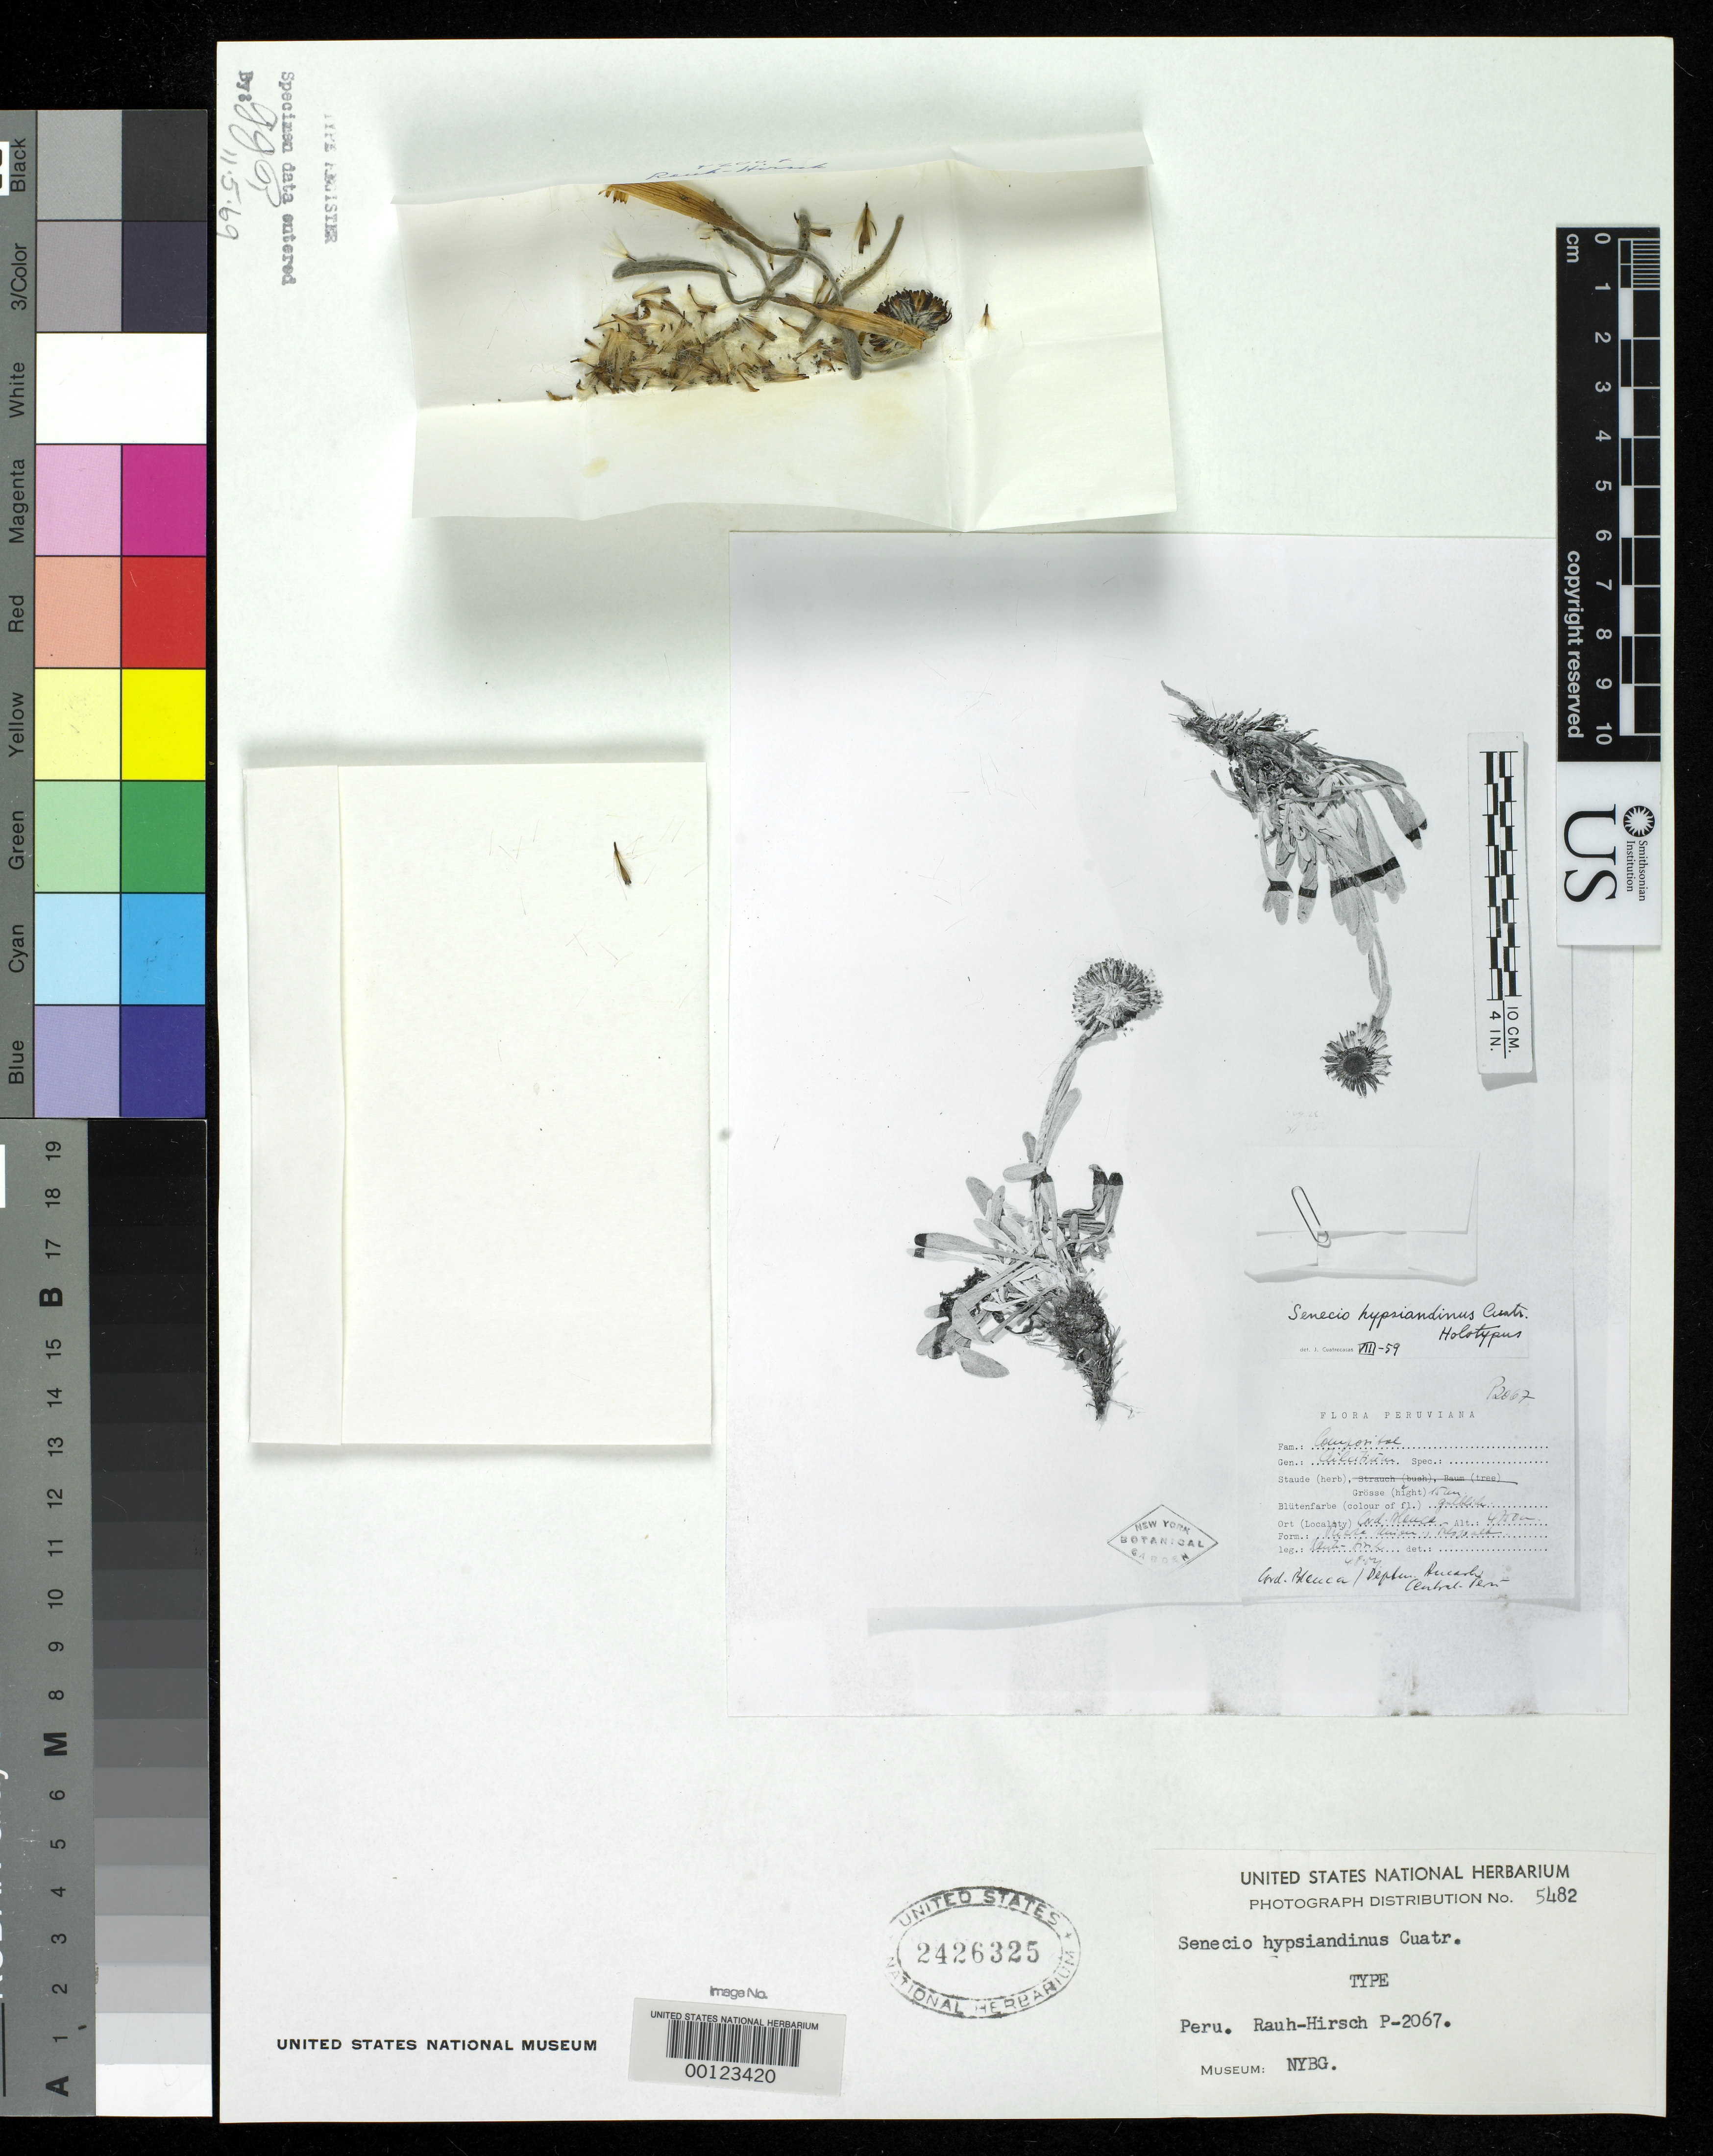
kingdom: Plantae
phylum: Tracheophyta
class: Magnoliopsida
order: Asterales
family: Asteraceae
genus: Senecio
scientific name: Senecio hypsiandinus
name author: Cuatrec.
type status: Isotype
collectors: W. Rauh & G. Hirsch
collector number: P2067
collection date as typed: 04 Aug 1957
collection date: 1957-08-04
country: Peru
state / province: Ancash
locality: Cordillera Blanca, Puerta Unión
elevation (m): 4750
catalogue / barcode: US 2426325